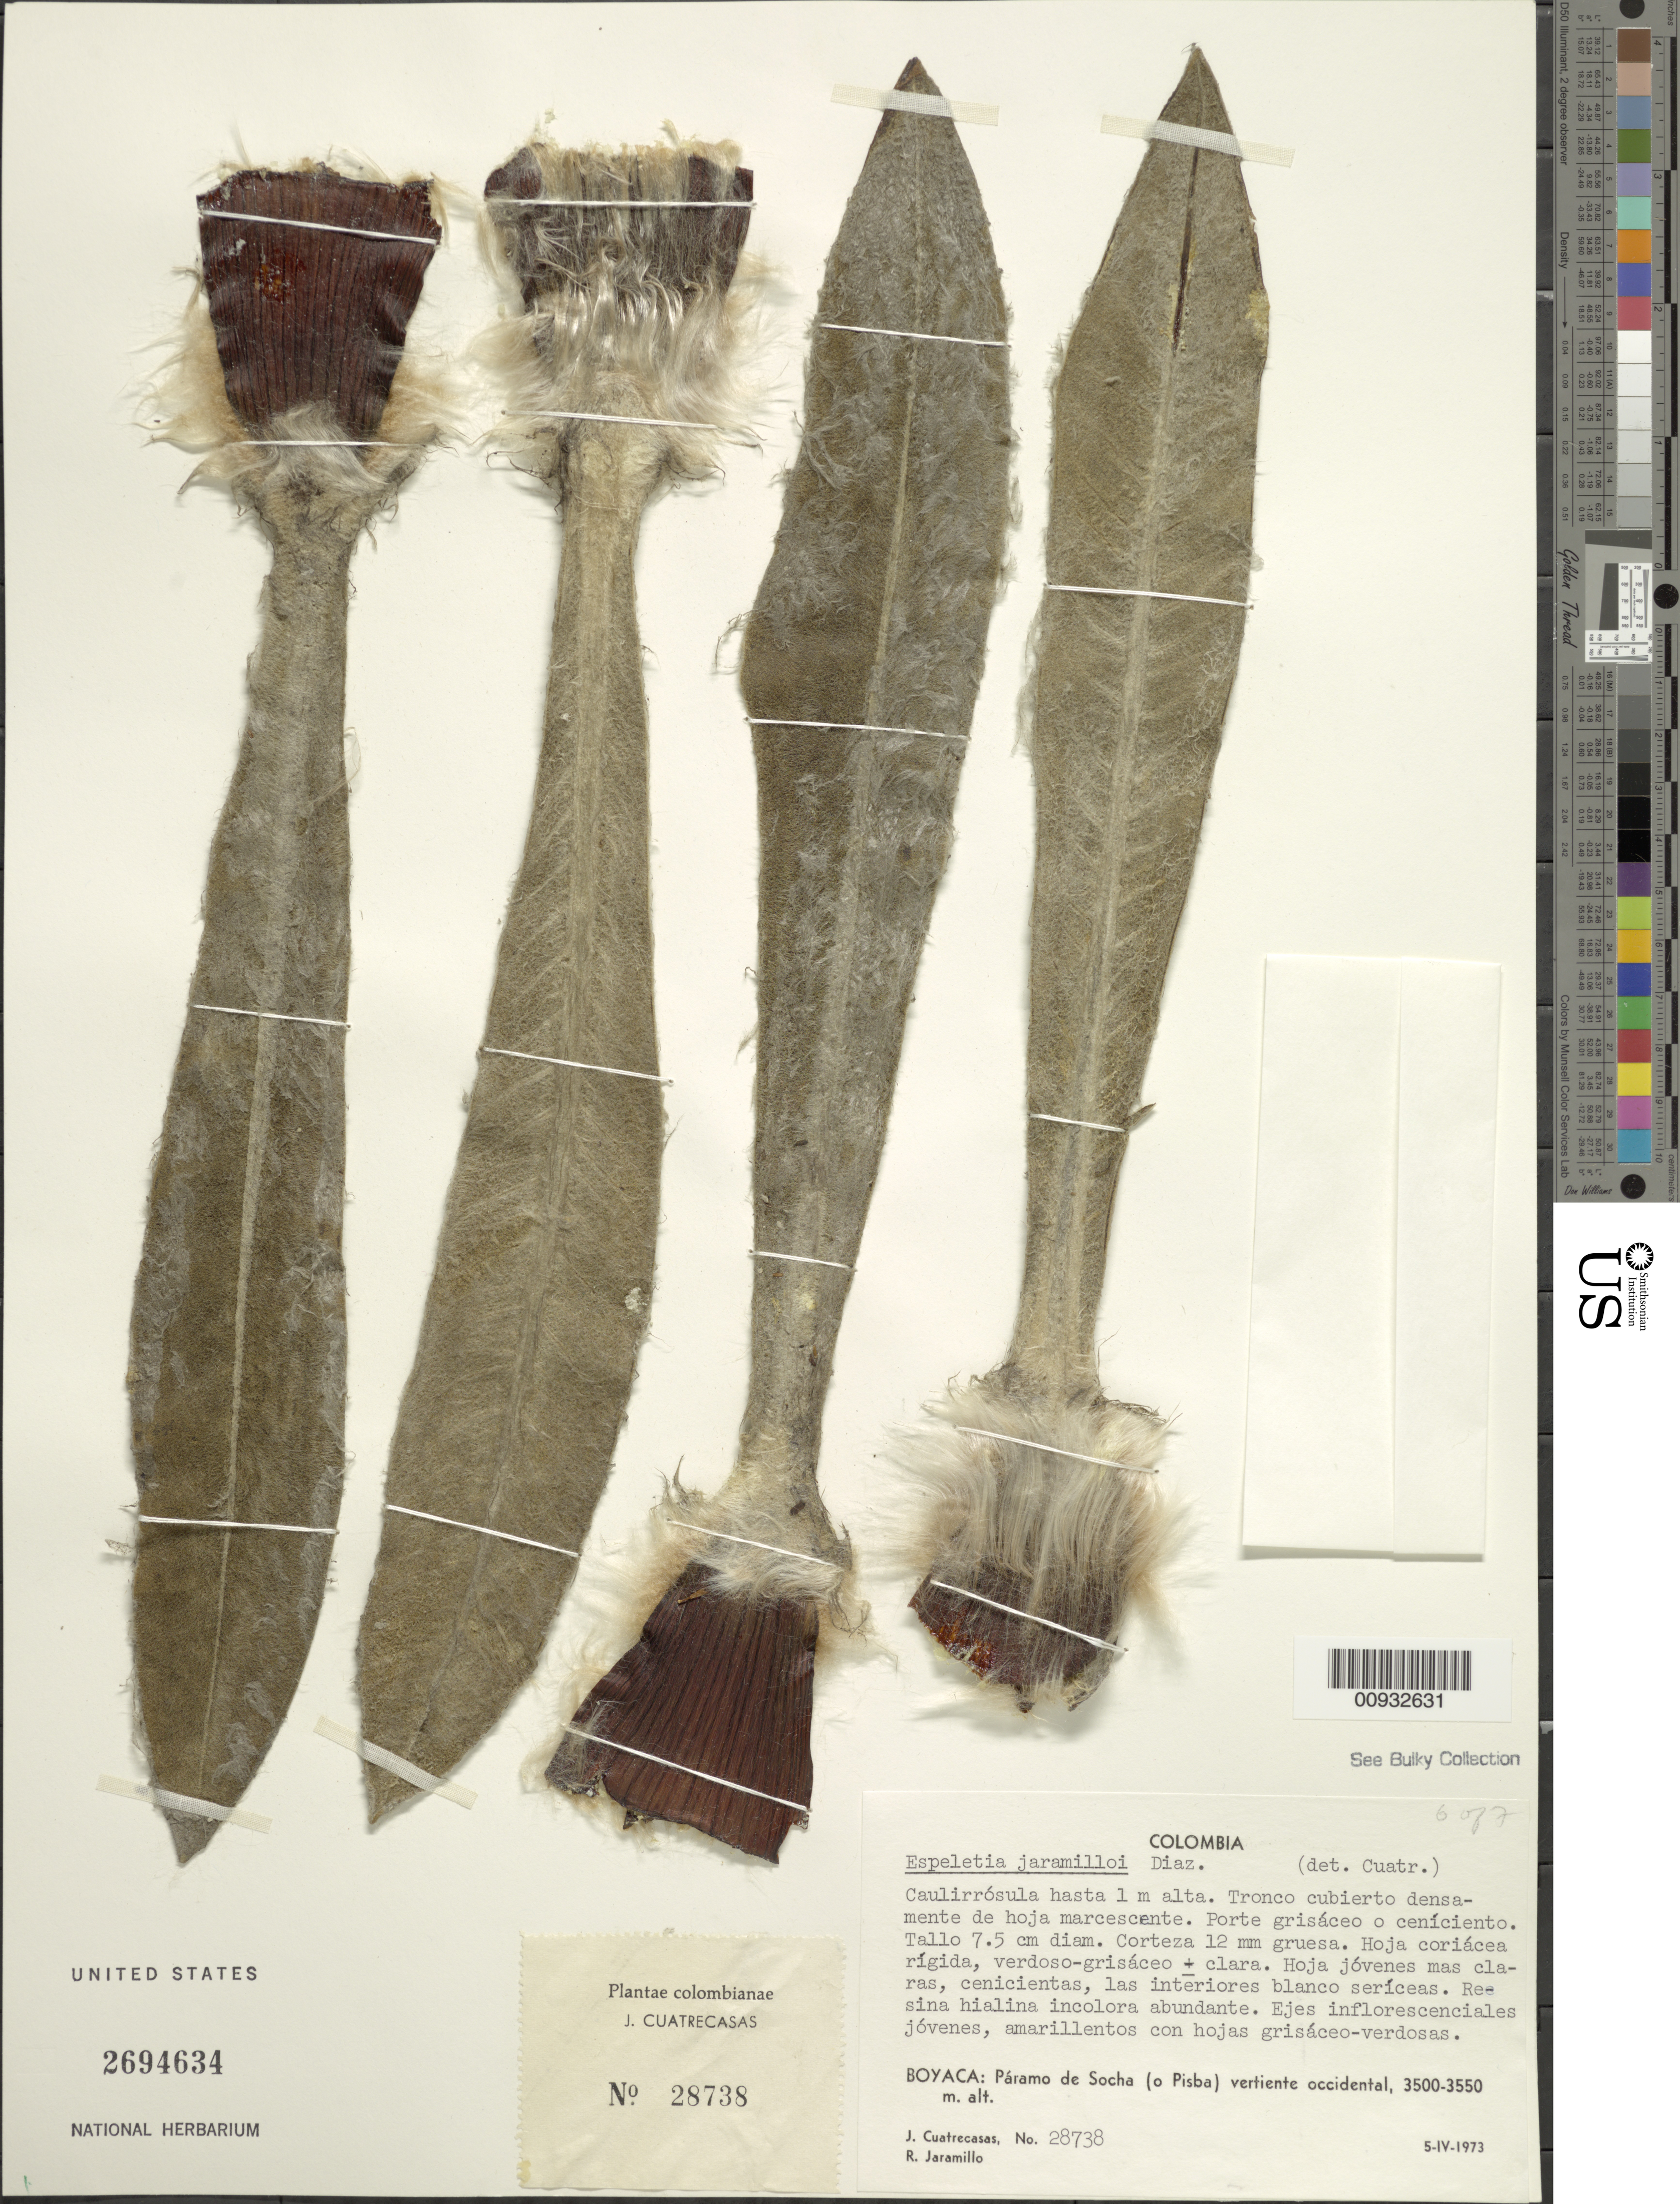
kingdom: Plantae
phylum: Tracheophyta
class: Magnoliopsida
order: Asterales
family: Asteraceae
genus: Espeletia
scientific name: Espeletia jaramilloi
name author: S. Díaz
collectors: J. Cuatrecasas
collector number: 28738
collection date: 1973-04-05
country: Colombia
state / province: Boyacá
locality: Páramo de Socha (o Pisba). Vertiente occidental.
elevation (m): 3500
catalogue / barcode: US 2694634